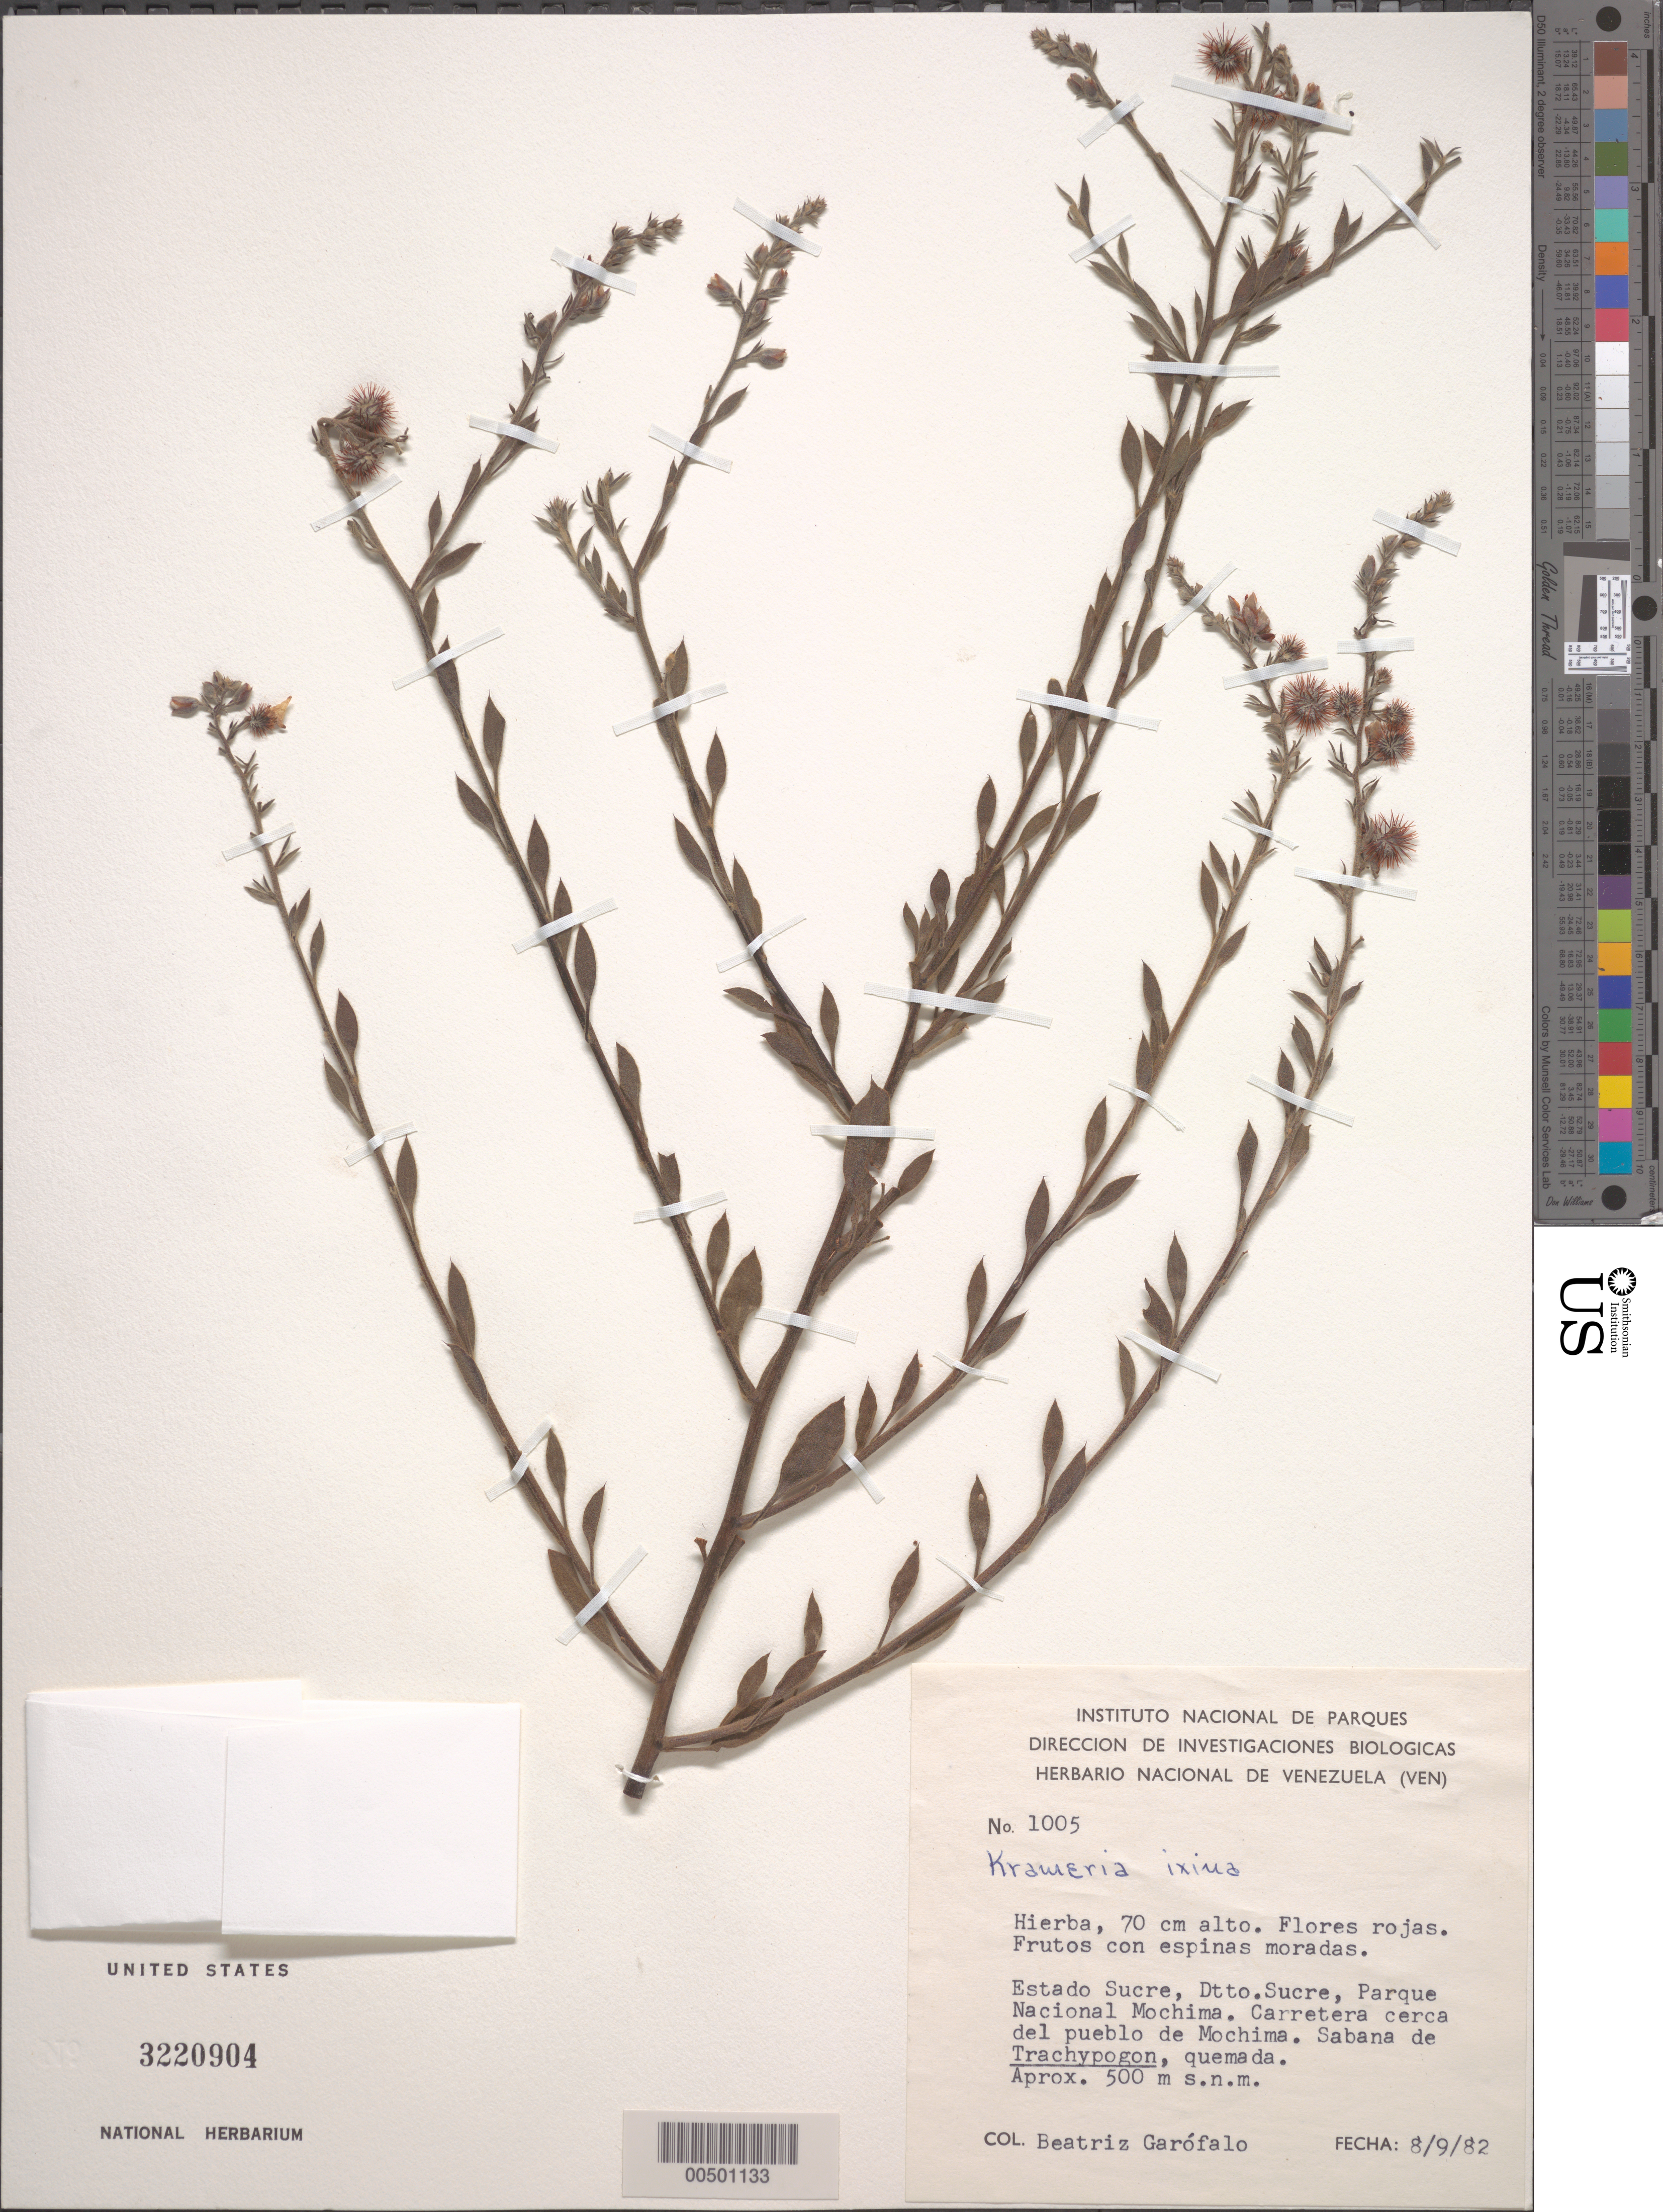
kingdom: Plantae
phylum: Tracheophyta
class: Magnoliopsida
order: Zygophyllales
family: Krameriaceae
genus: Krameria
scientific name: Krameria ixine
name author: L.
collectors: B. Garofalo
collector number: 1005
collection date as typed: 08 Sep 1982 or 09 Aug 1982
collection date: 1982-08-09 or 1982-09-08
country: Venezuela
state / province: Sucre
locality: Parque nacional mochima. carretera cerca del pueblo de mochima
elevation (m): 500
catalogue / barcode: US 3220904